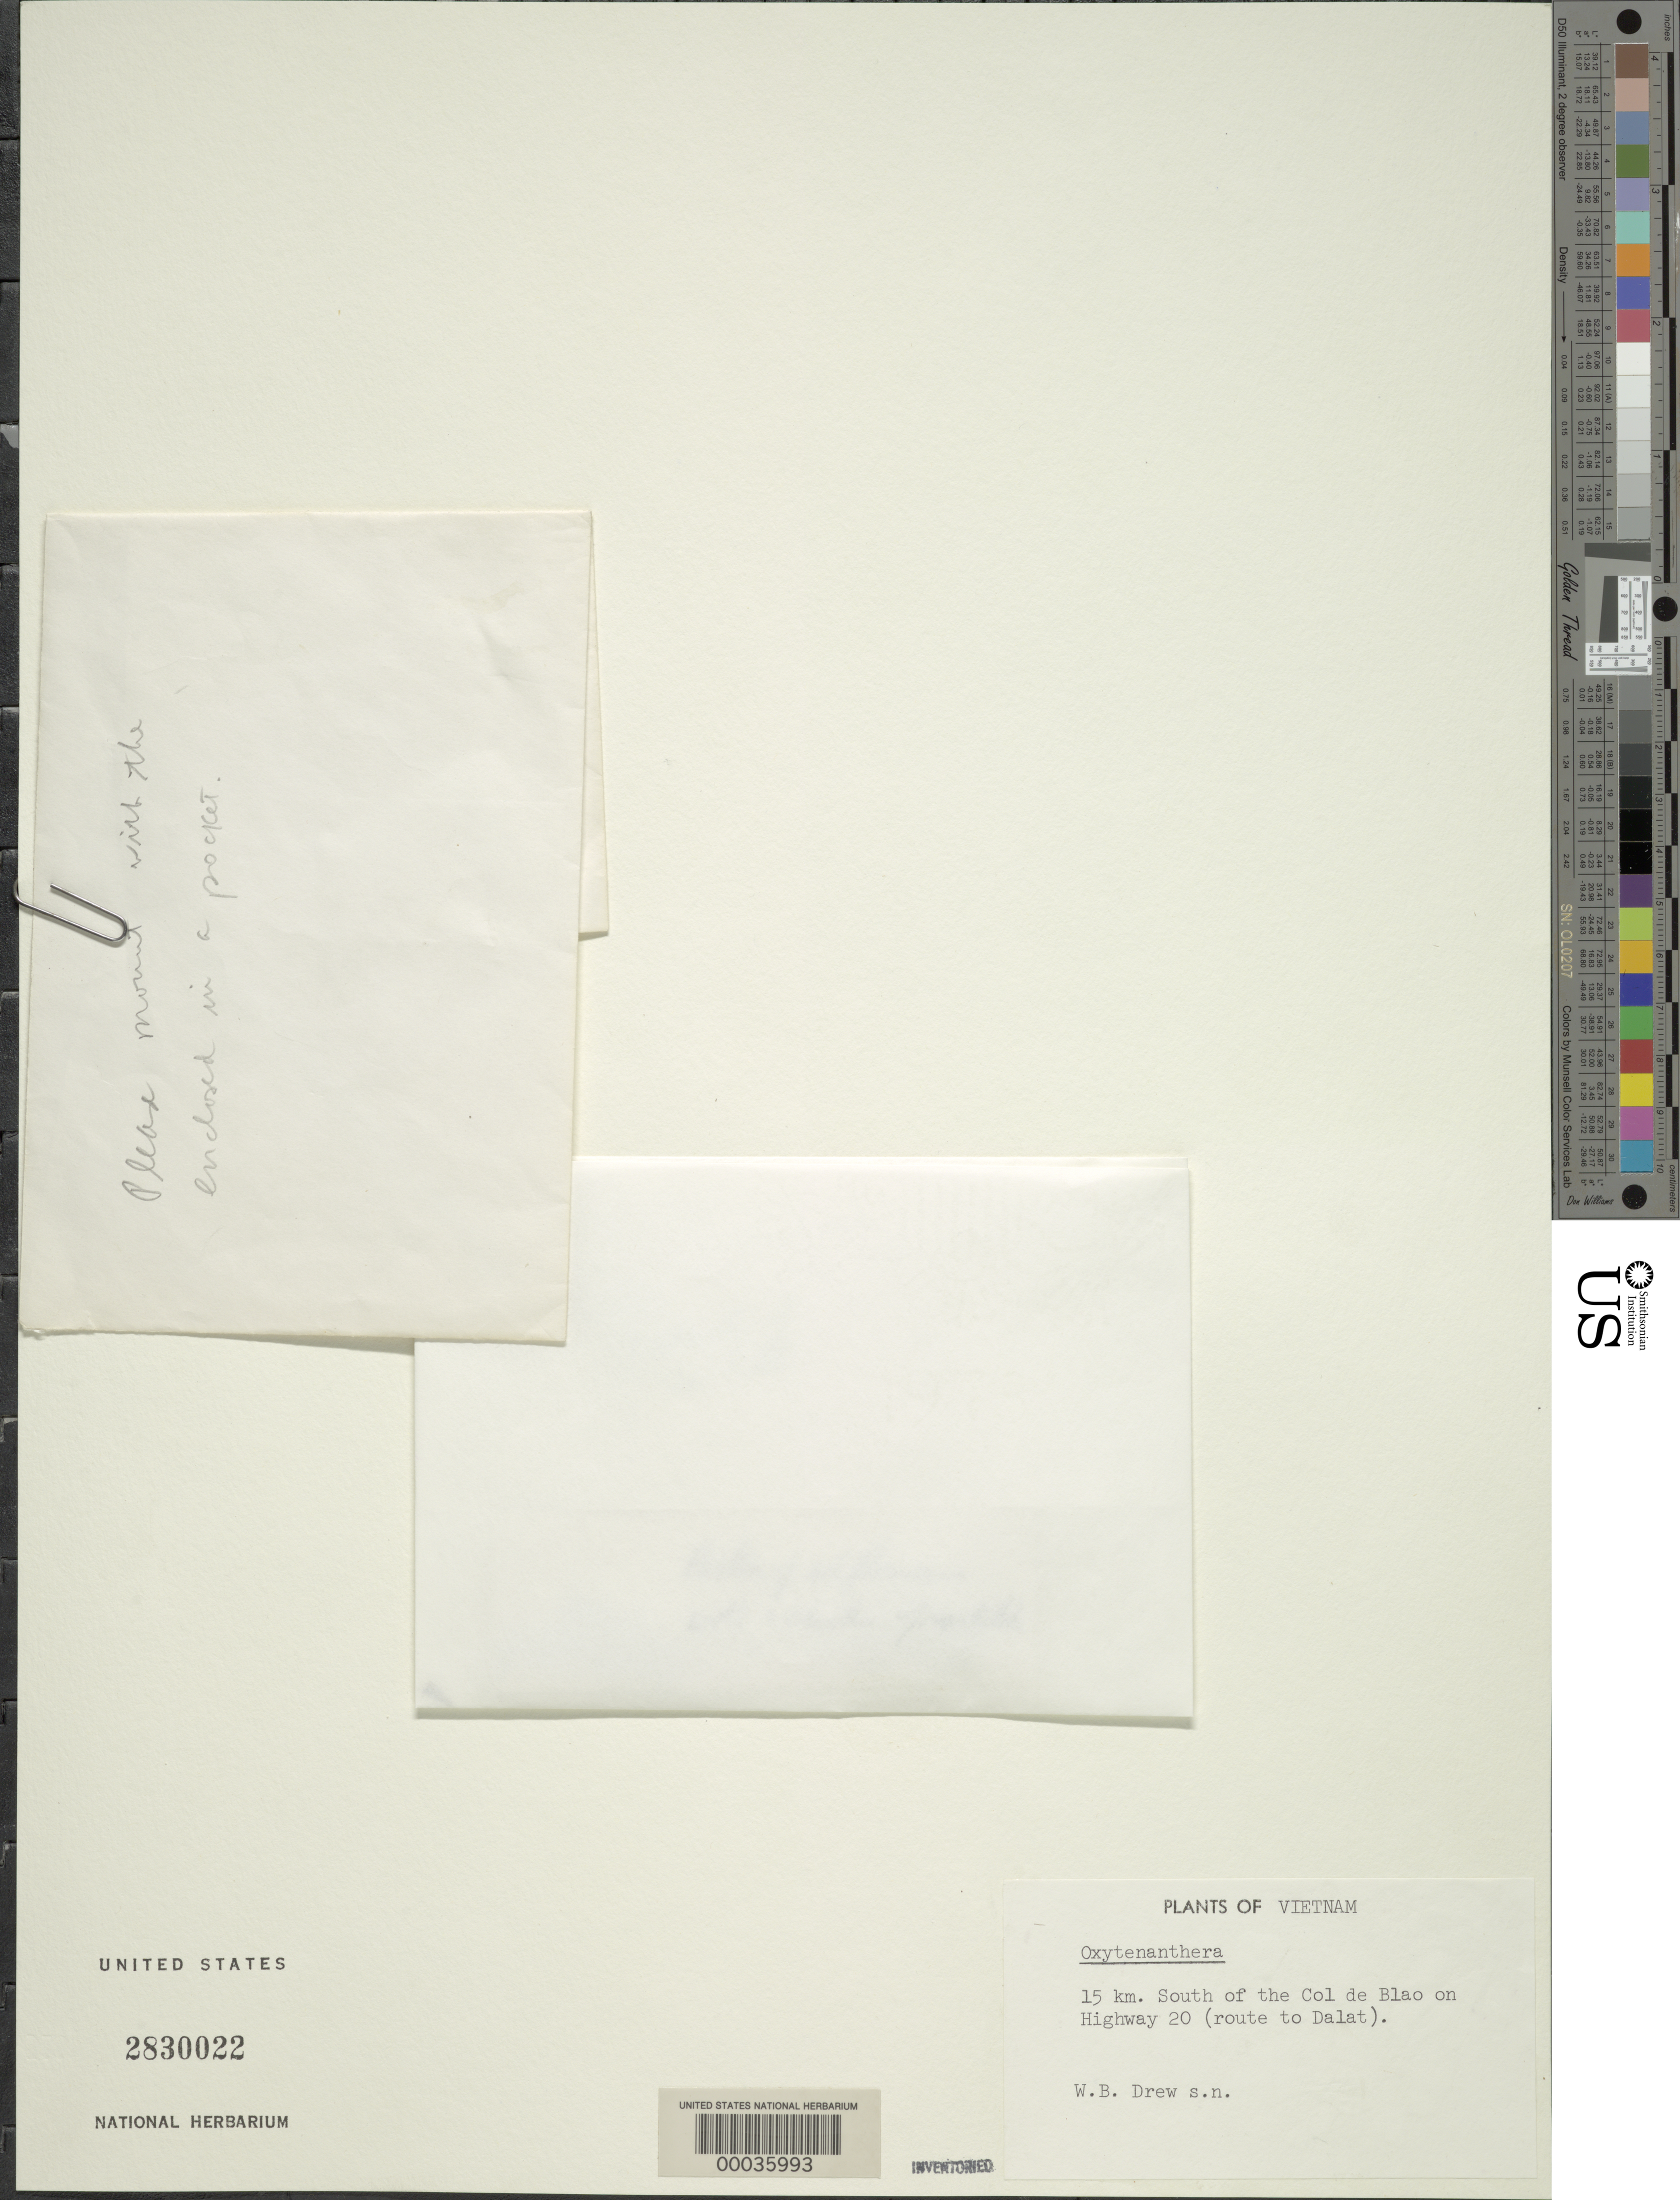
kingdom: Plantae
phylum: Tracheophyta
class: Liliopsida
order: Poales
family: Poaceae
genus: Dendrocalamus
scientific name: Dendrocalamus sp.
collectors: W. B. Drew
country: Vietnam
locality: Col de blao, 15 km s. of the col de blao on hwy. 20 (route to dalat).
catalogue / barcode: US 2830022